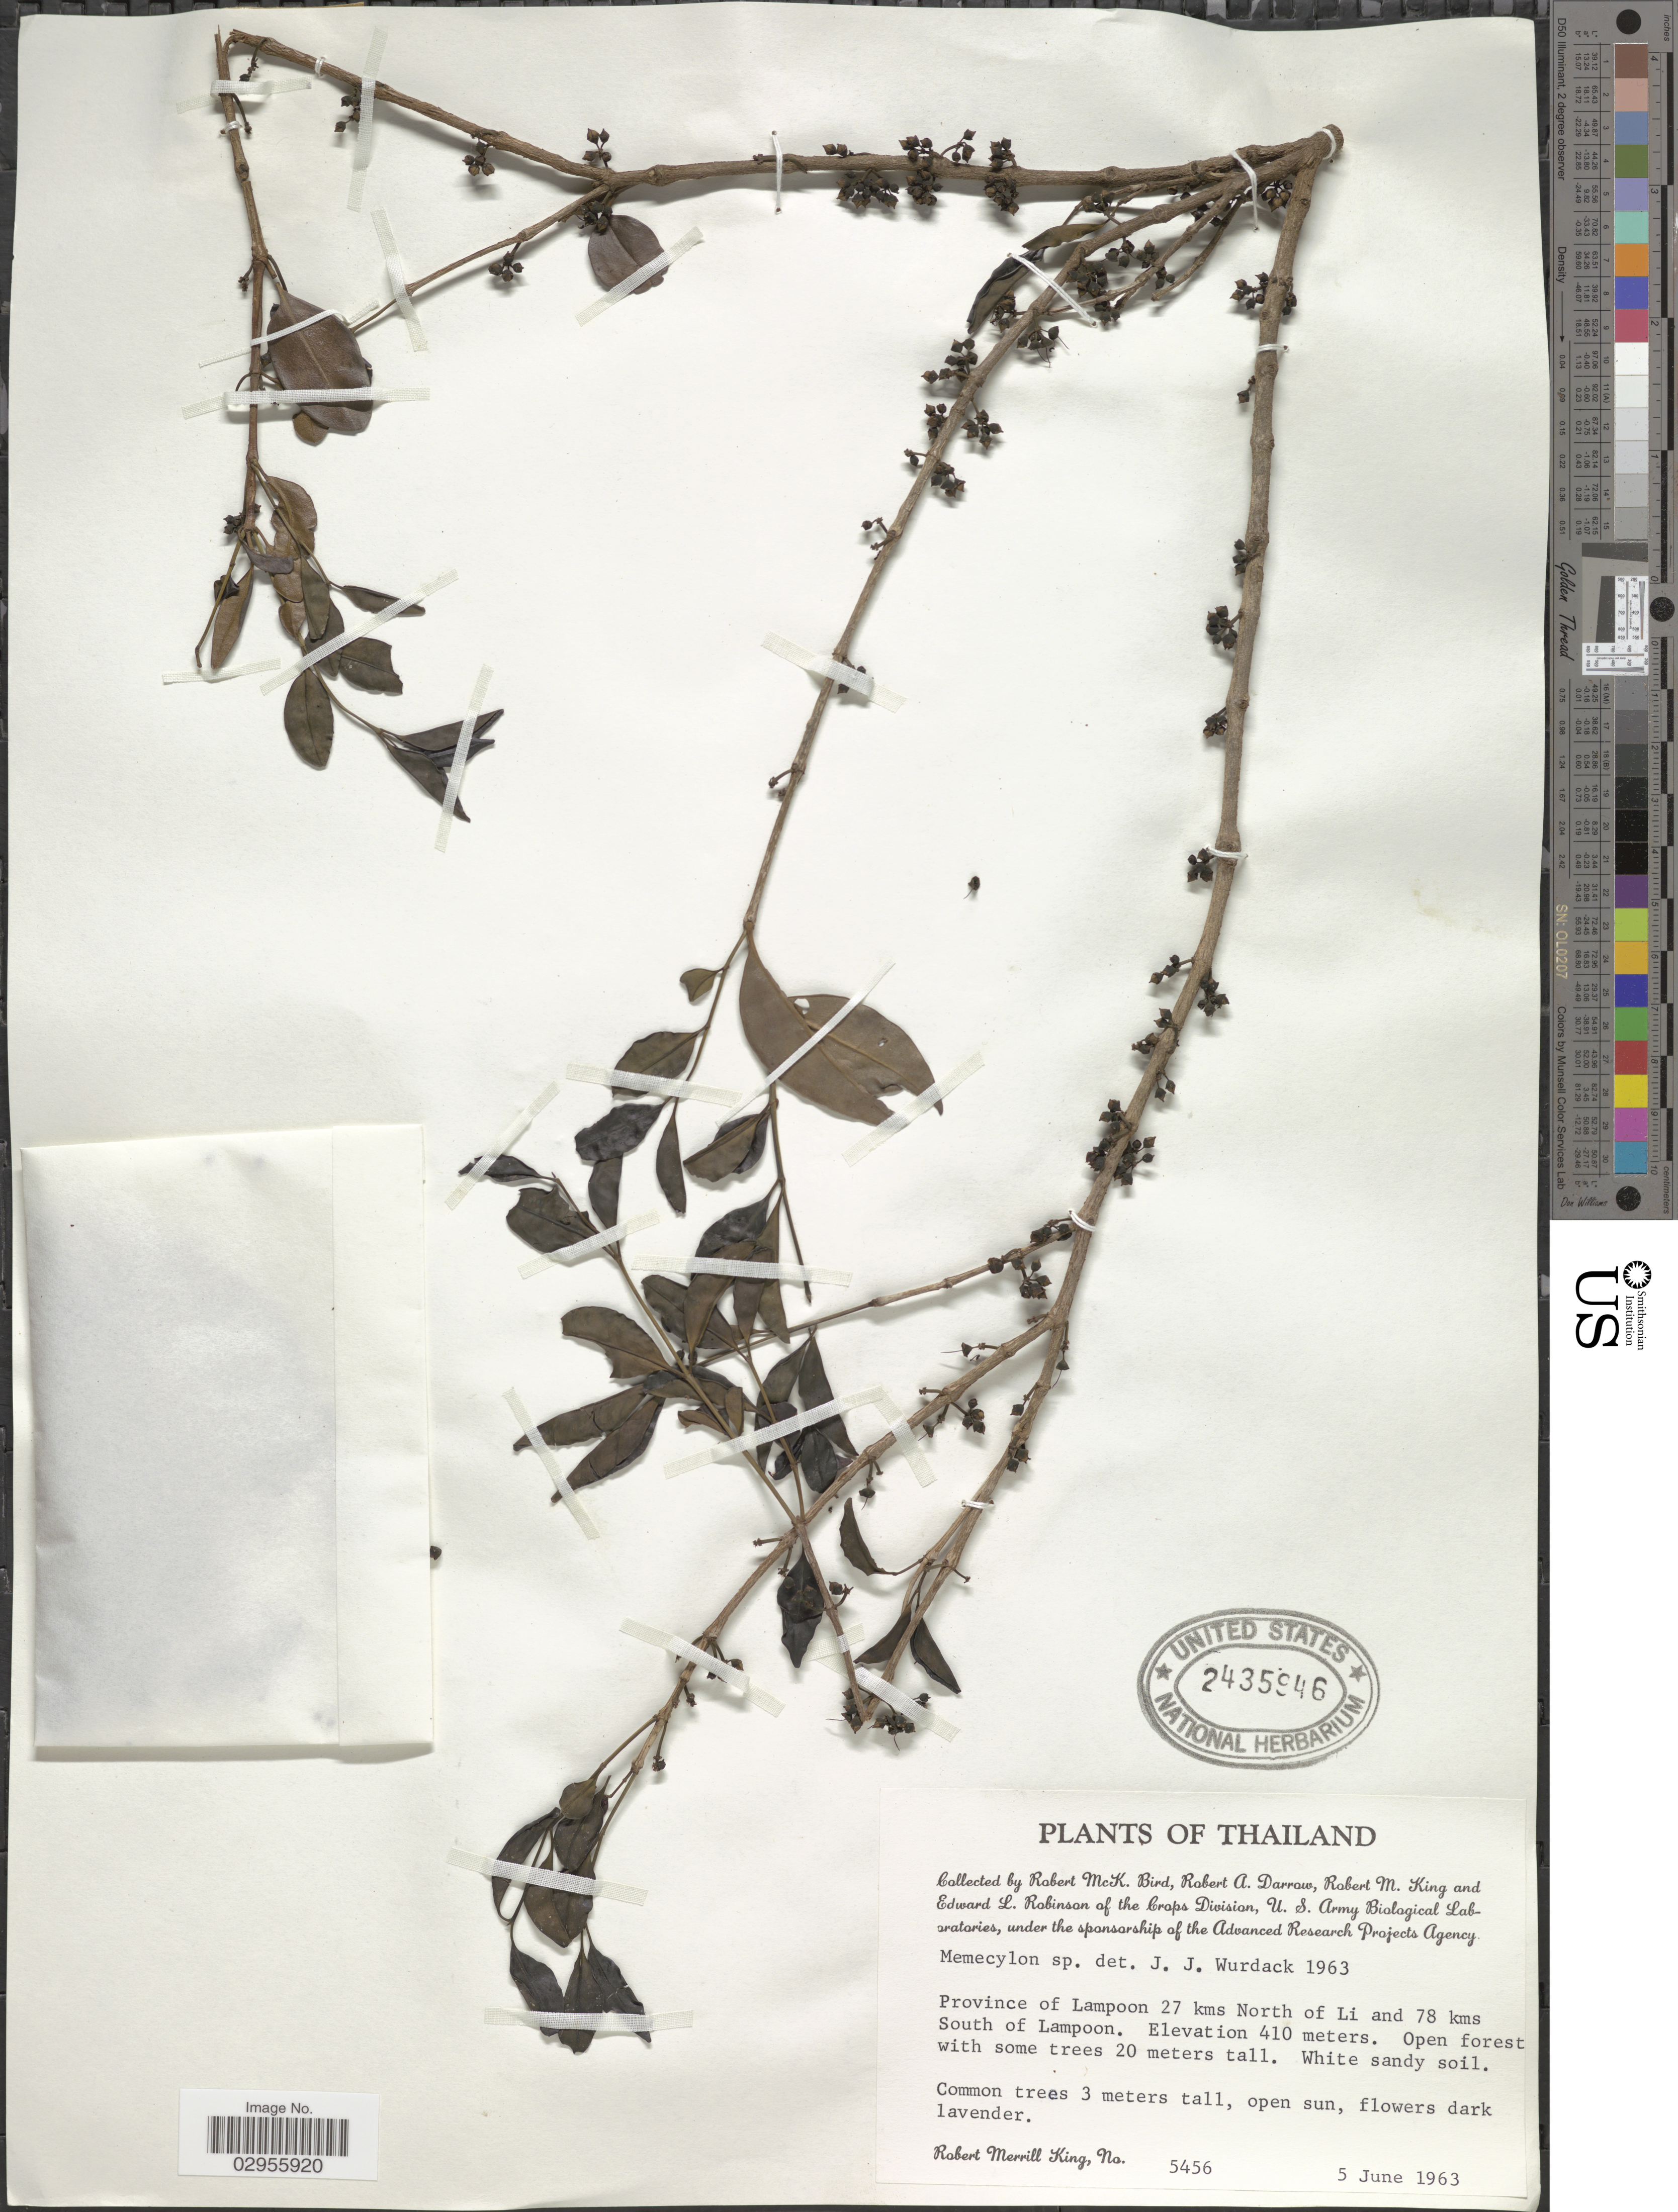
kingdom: Plantae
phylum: Tracheophyta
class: Magnoliopsida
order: Myrtales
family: Melastomataceae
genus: Memecylon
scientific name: Memecylon sp.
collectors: R. M. King, R. M. Bird, R. A. Darrow & E. L. Robinson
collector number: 5456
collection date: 1963-06-05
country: Thailand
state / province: Lamphun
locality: Province of Lampoon 27 kms North of Li and 78 kms South of Lampoon.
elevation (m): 410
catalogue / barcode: US 2435946